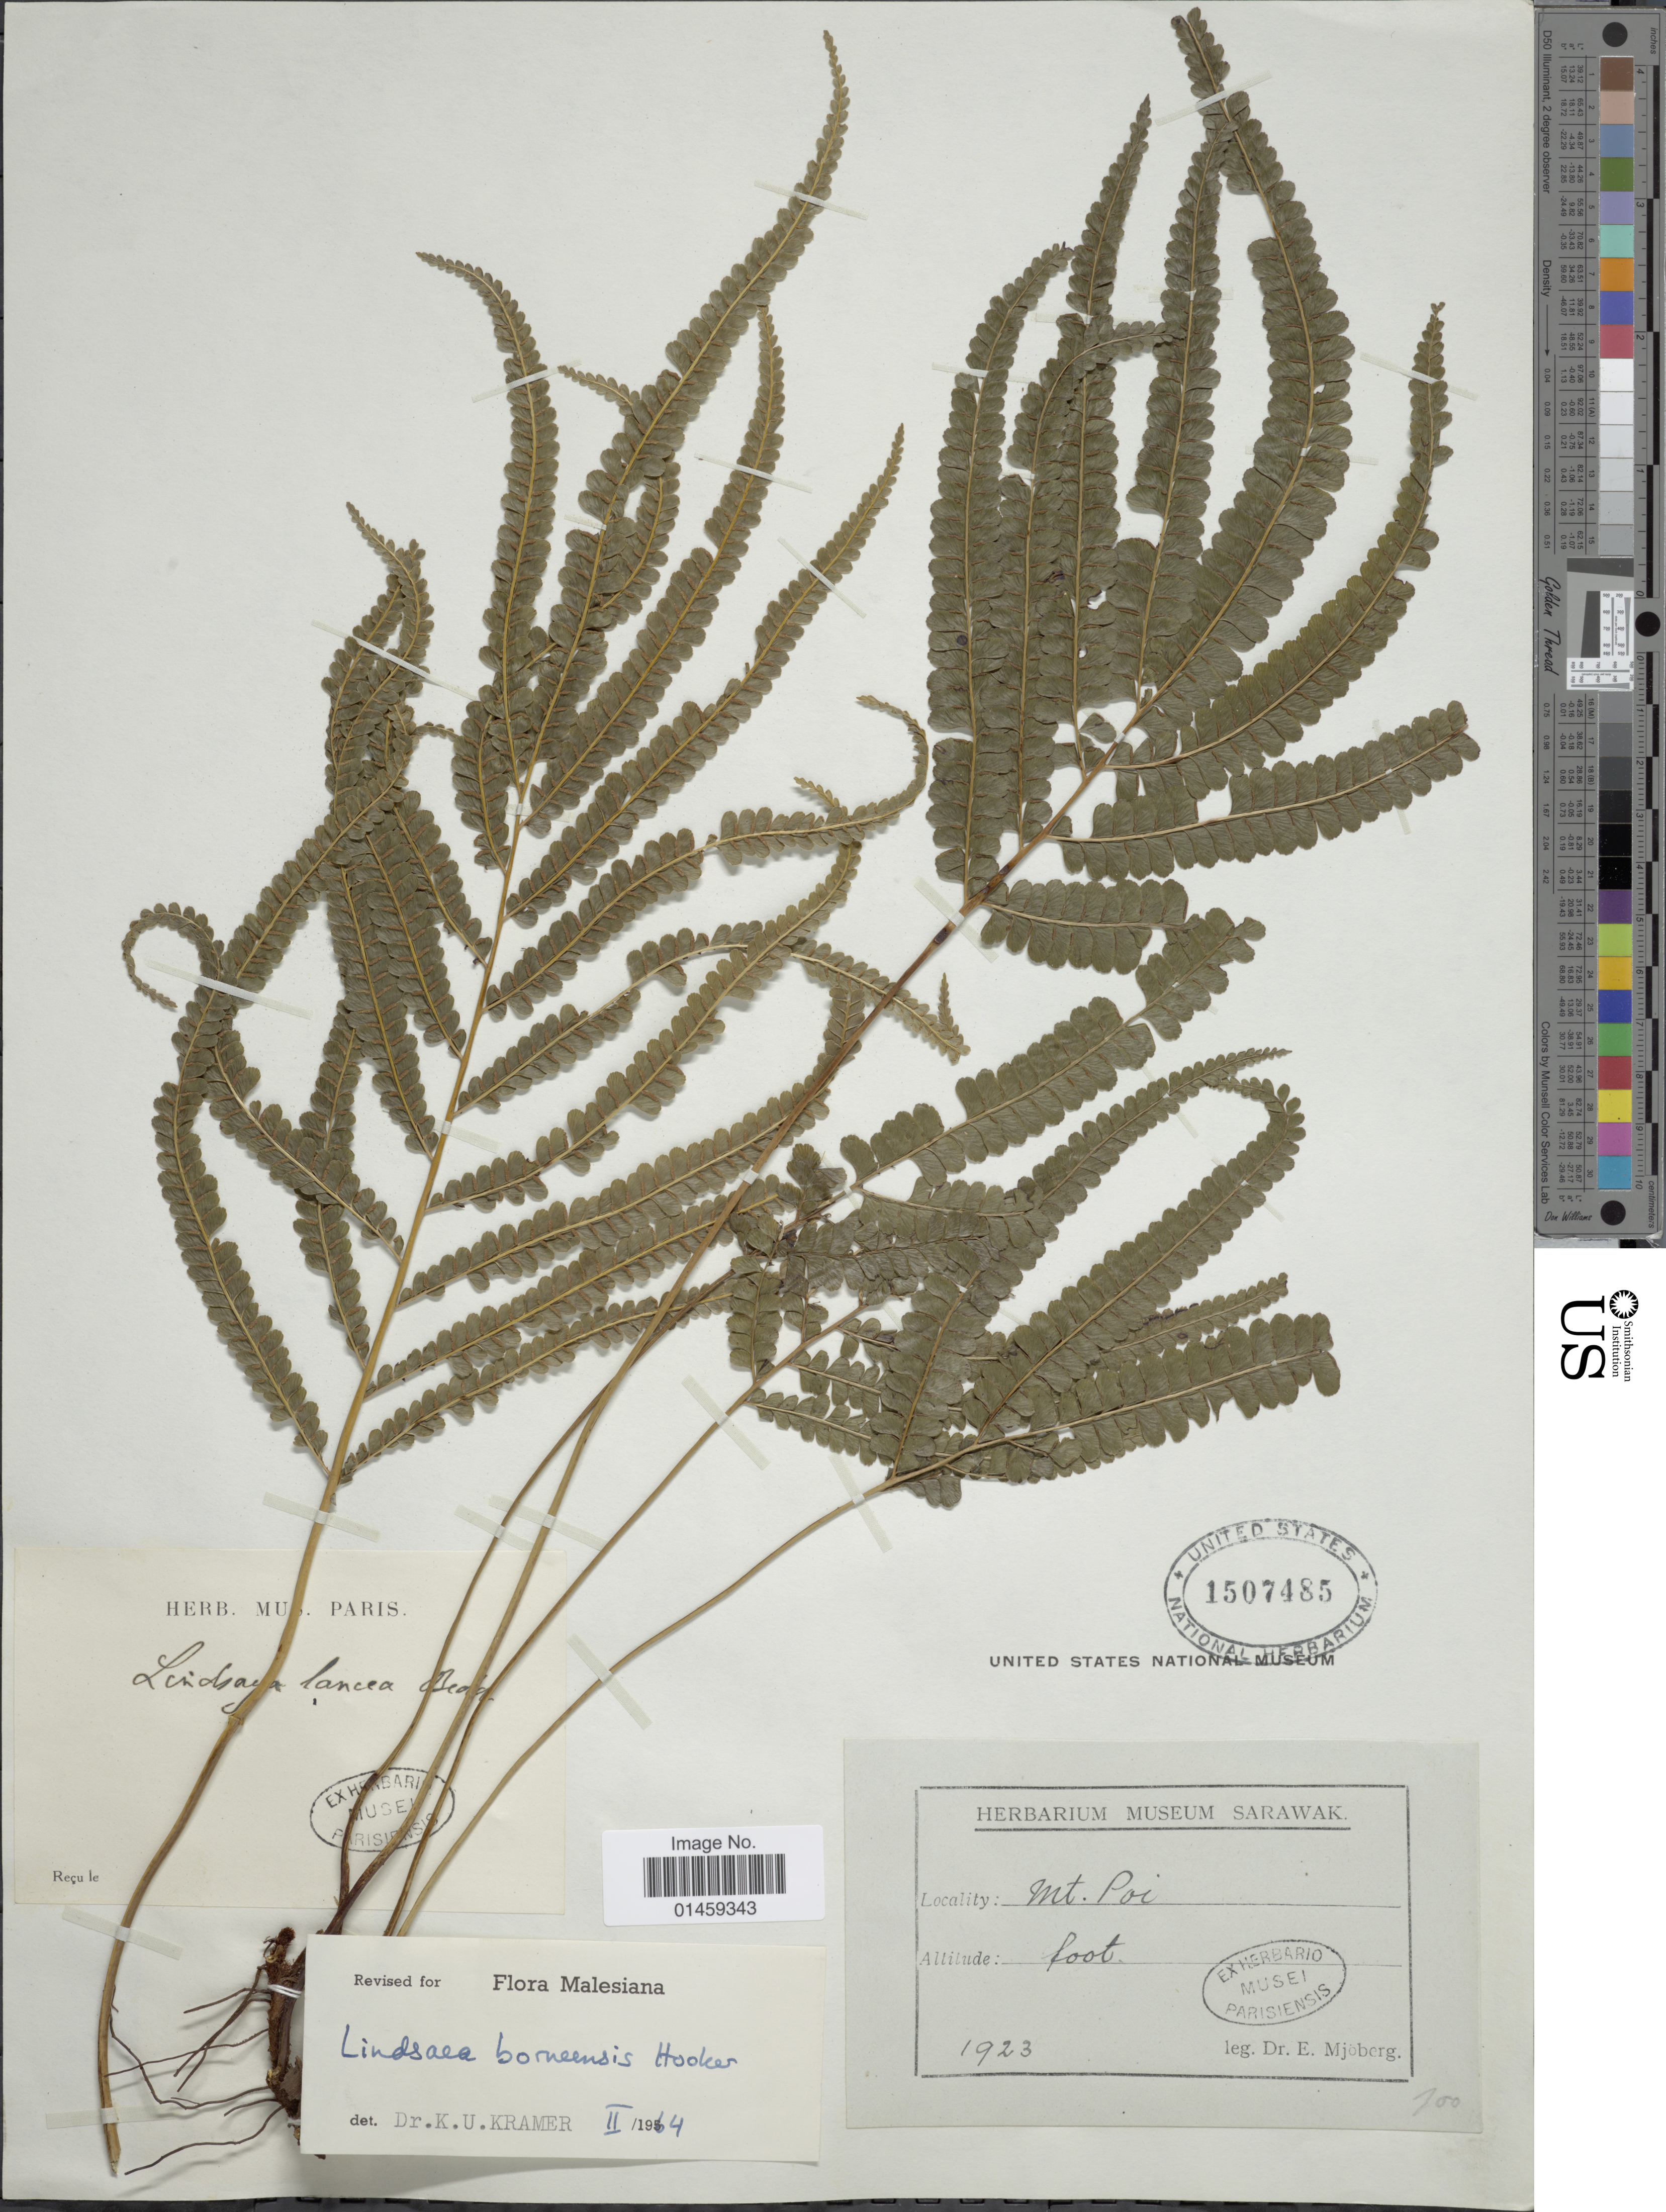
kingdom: Plantae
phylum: Tracheophyta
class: Polypodiopsida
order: Polypodiales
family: Lindsaeaceae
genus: Lindsaea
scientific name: Lindsaea borneensis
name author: Hook.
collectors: E. Mjoberg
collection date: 1923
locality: Mt. Poi.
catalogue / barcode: US 1507485